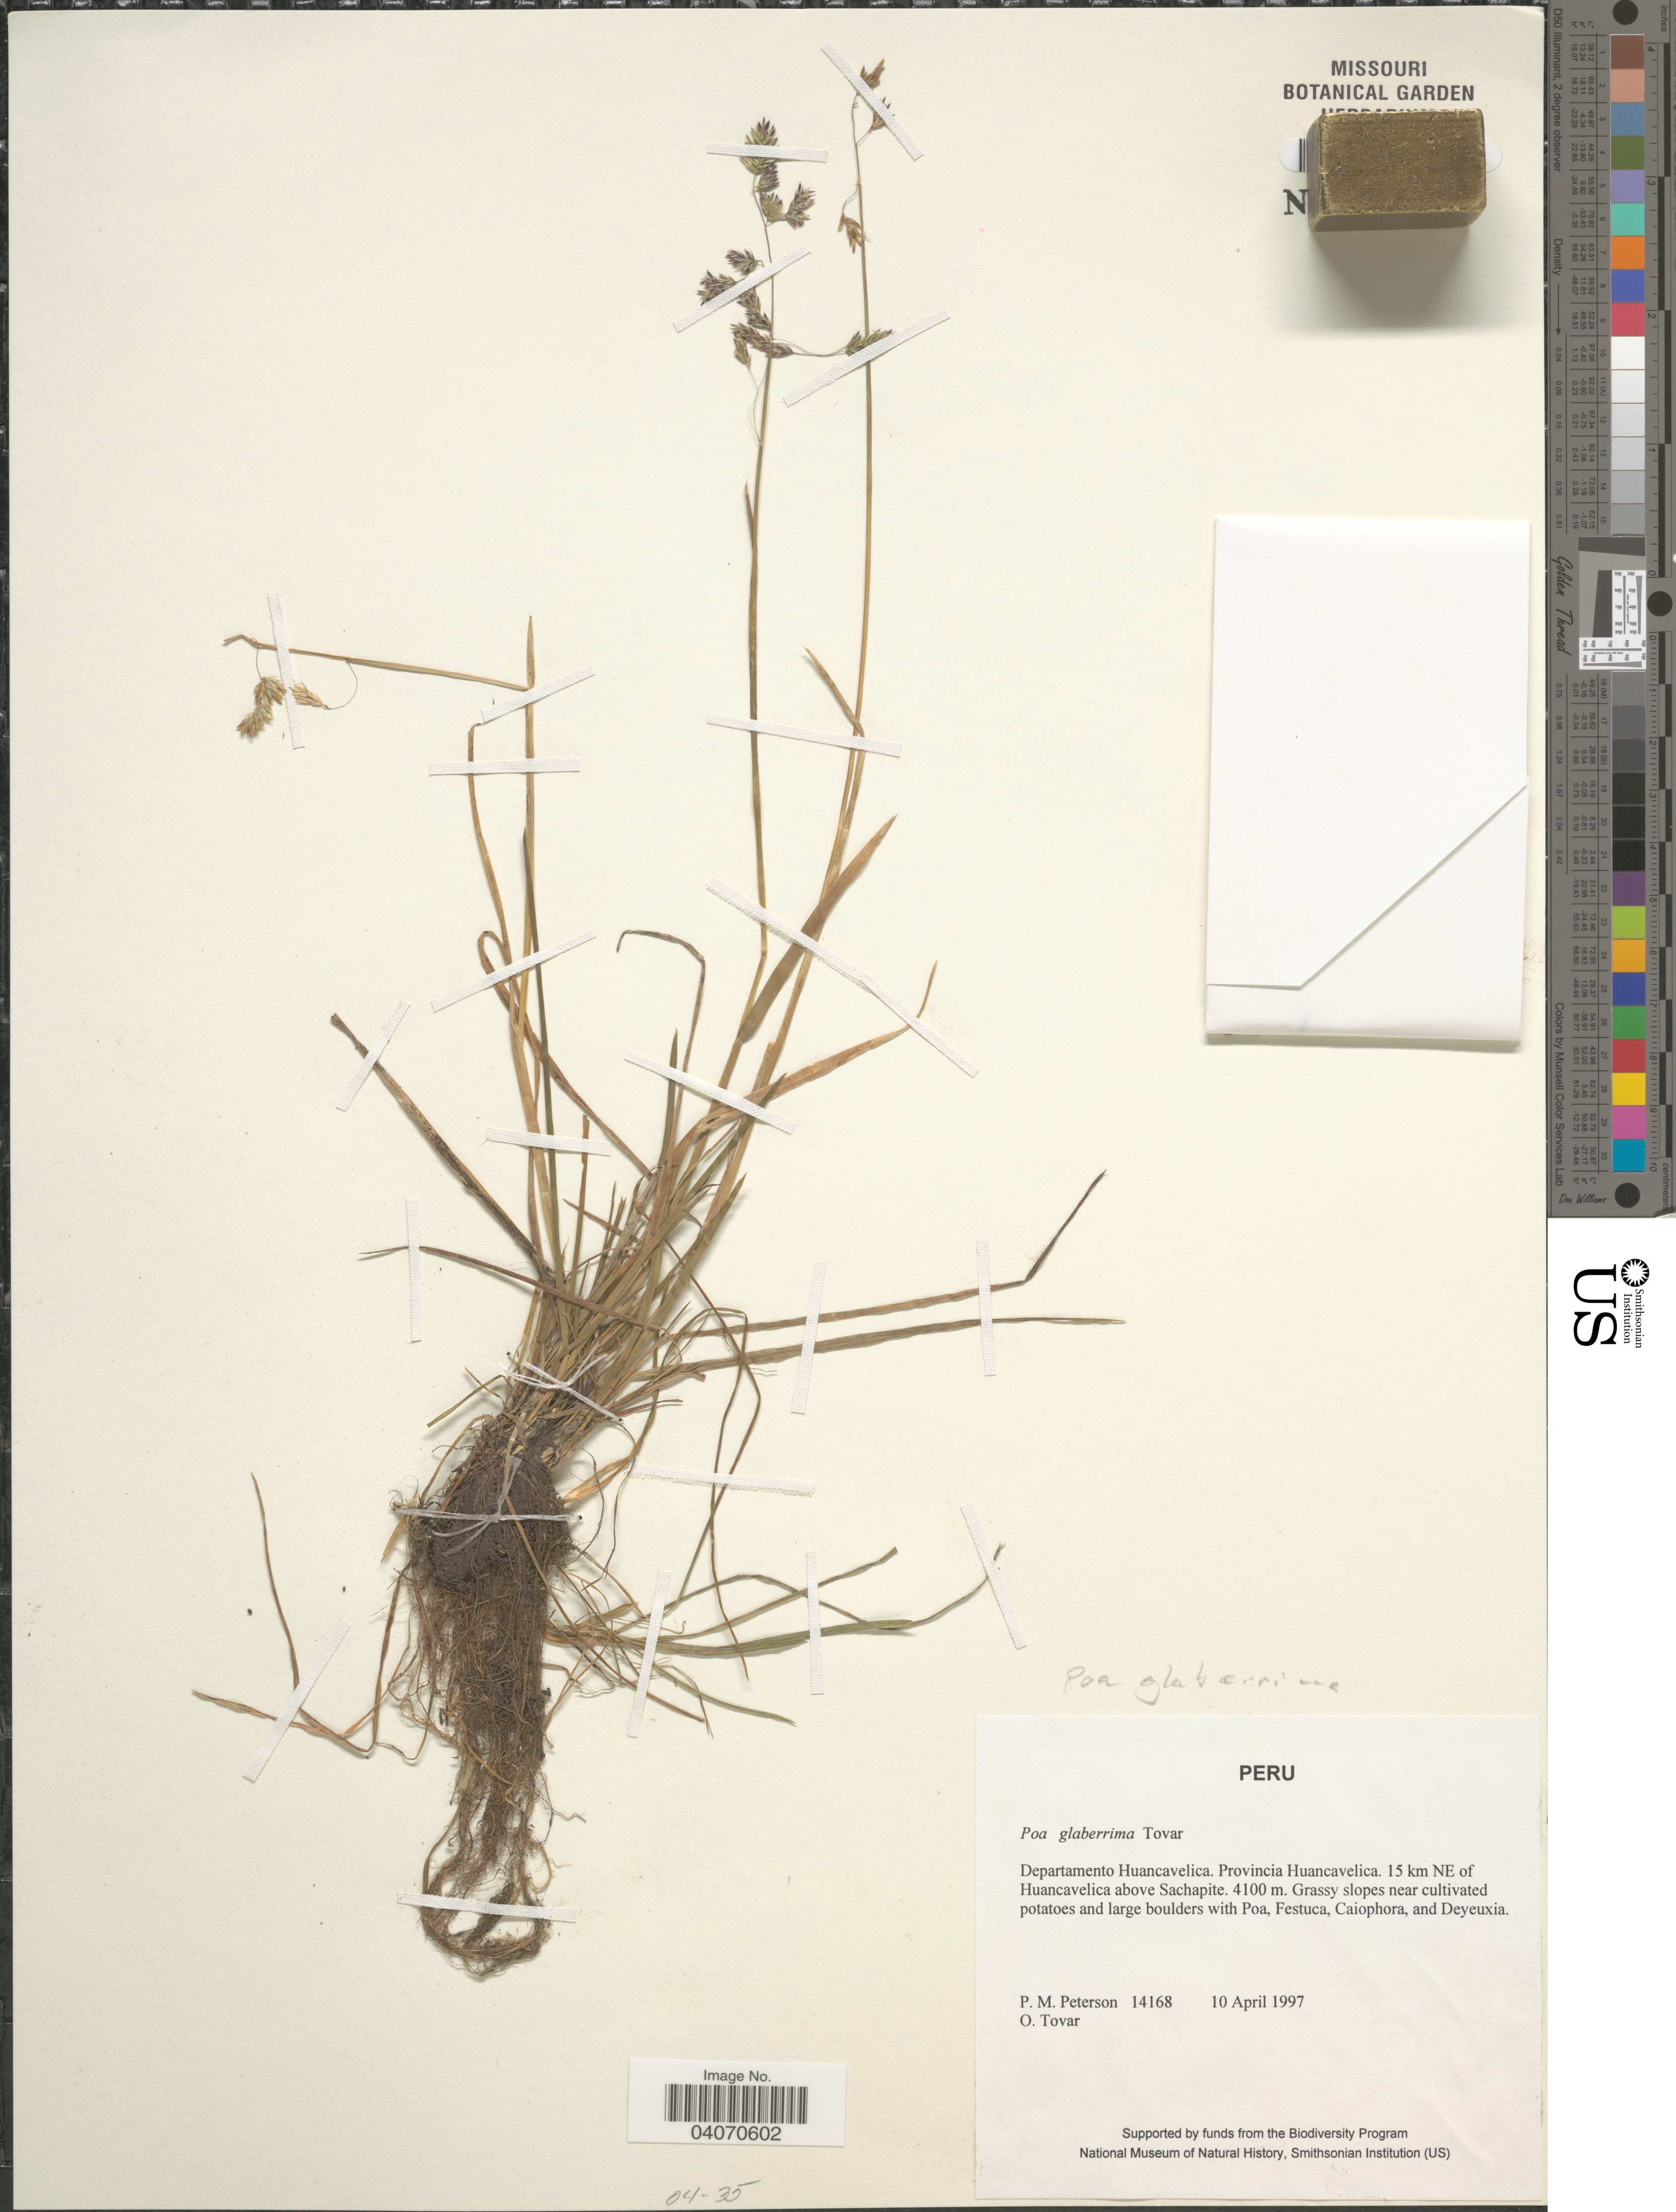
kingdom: Plantae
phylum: Tracheophyta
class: Liliopsida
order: Poales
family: Poaceae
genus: Poa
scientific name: Poa glaberrima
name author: Tovar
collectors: P. M. Peterson & Ó. Tovar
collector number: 14168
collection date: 1997-04-10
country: Peru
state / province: Huancavelica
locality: Departamento Huancavelica. 15 km NE of Huancavelica above Sachapite.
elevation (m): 4100